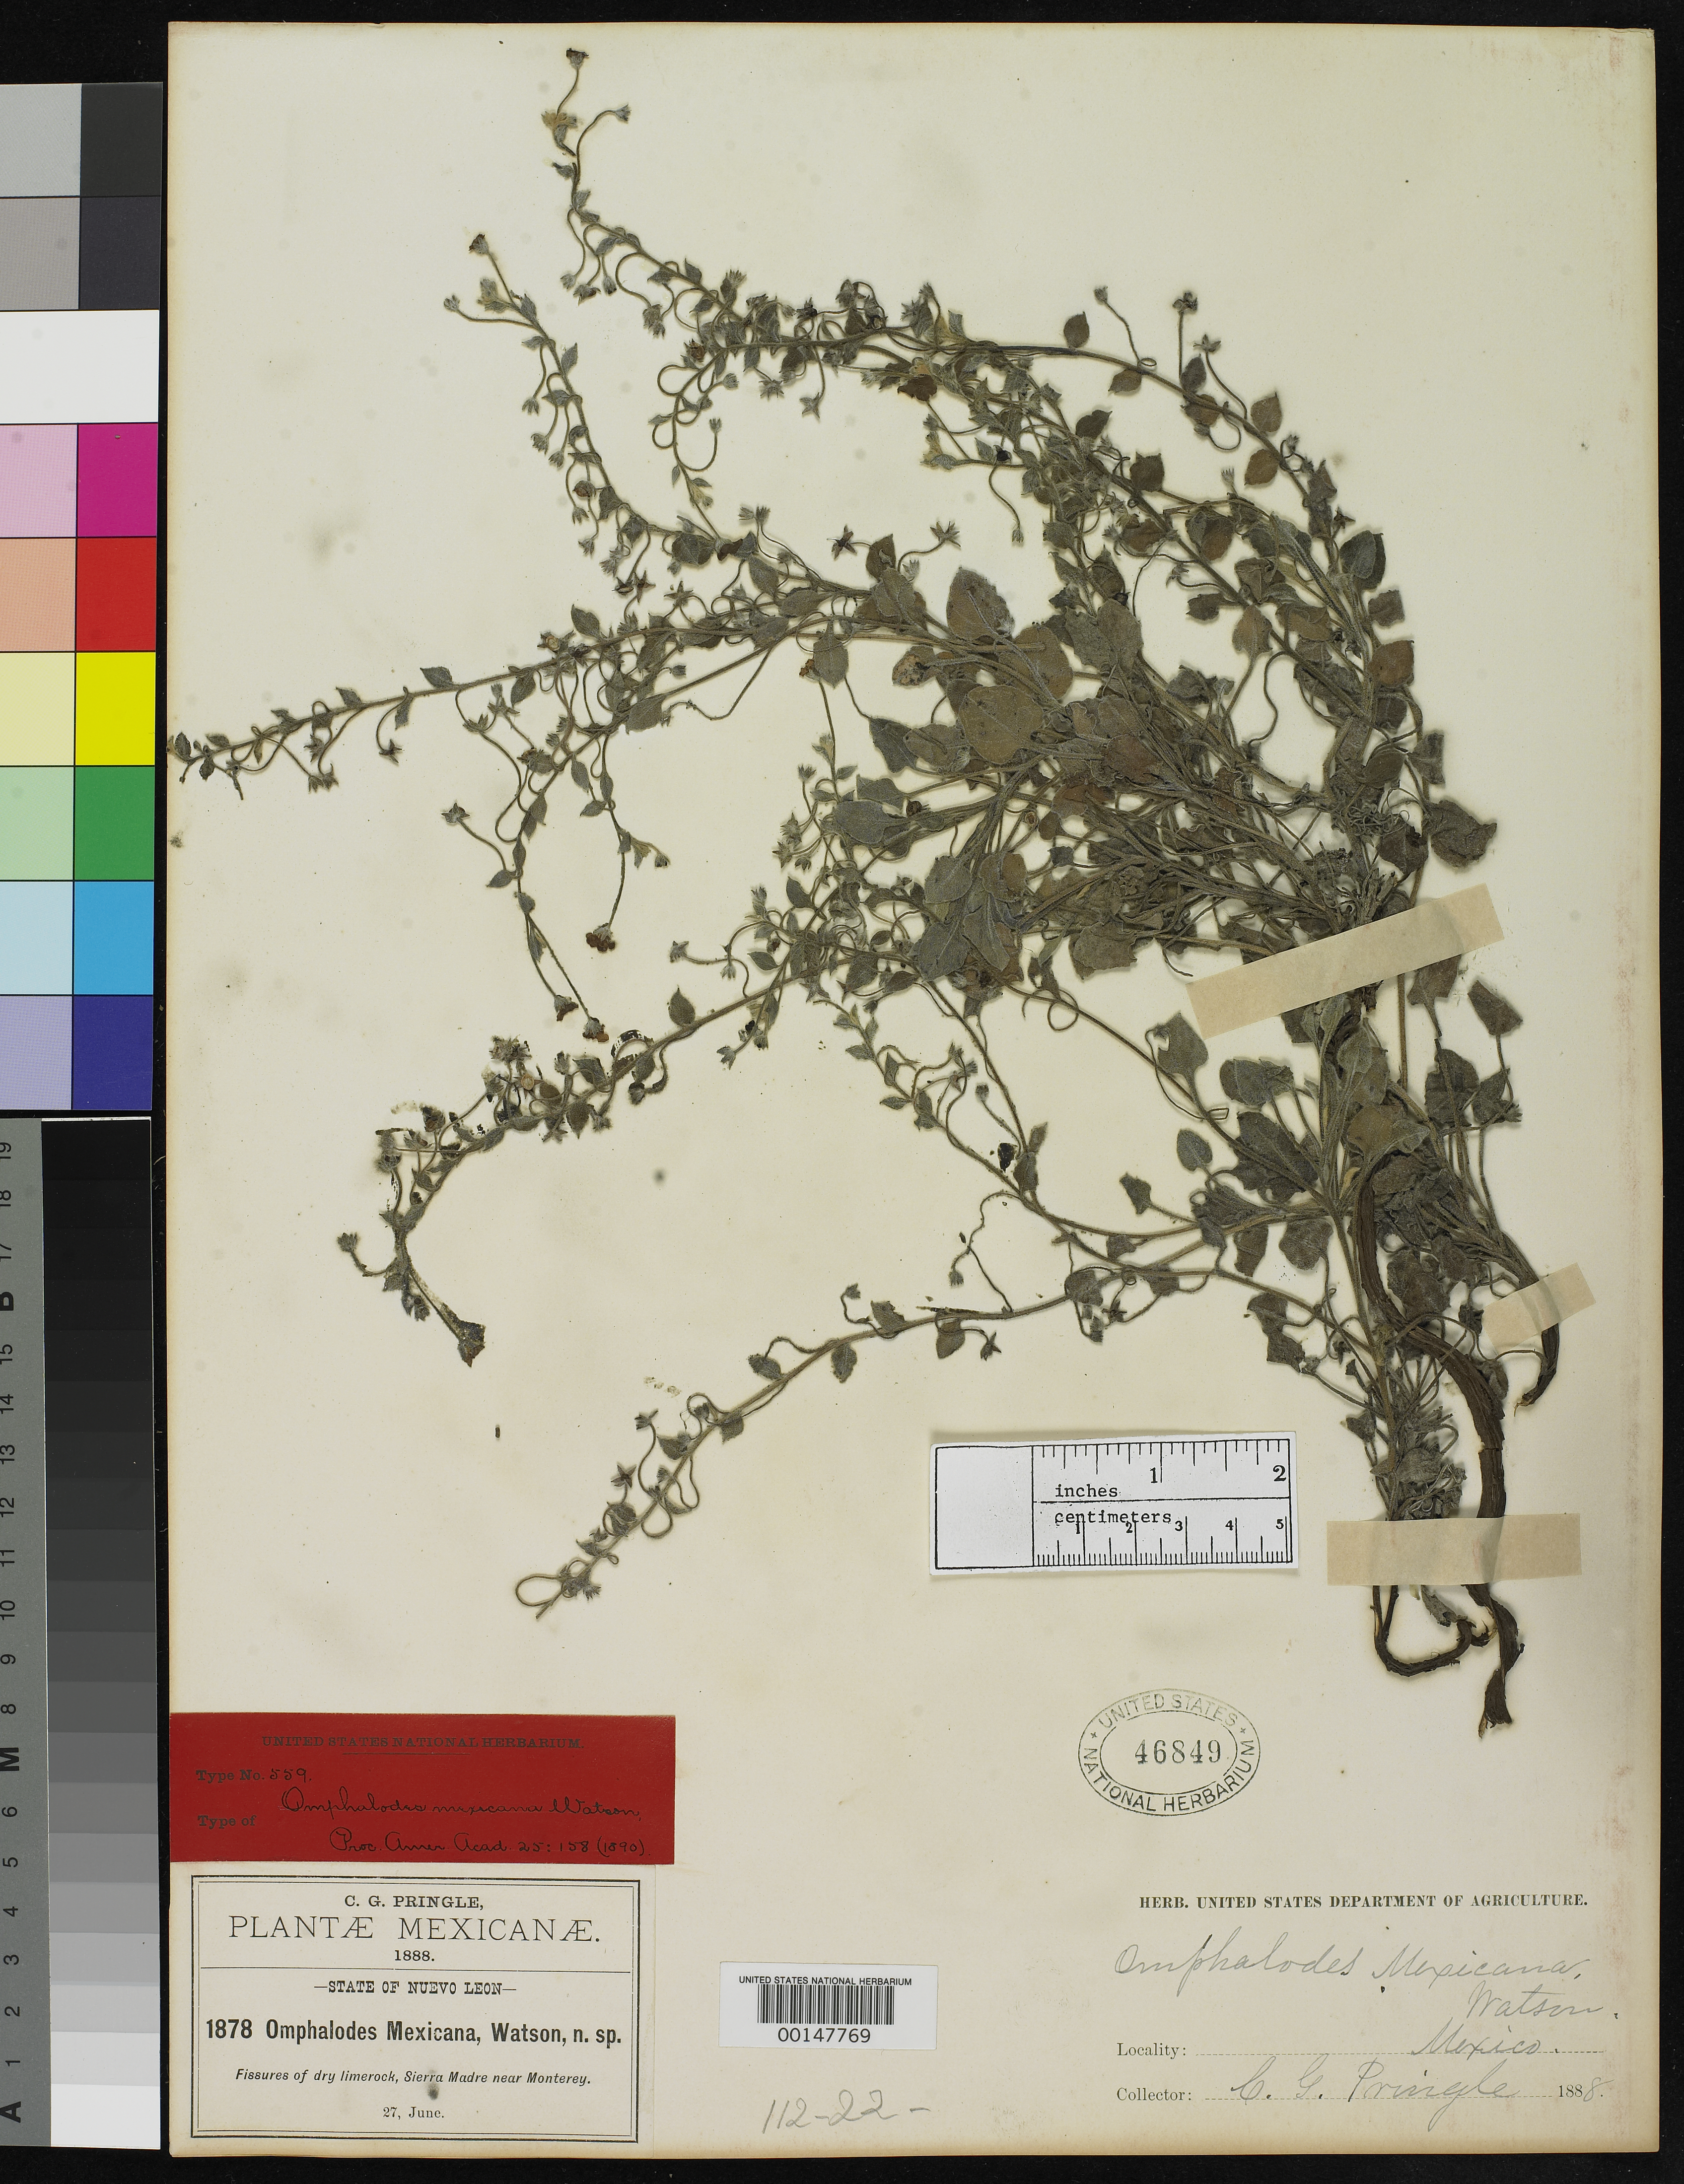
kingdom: Plantae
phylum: Tracheophyta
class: Magnoliopsida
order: Boraginales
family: Boraginaceae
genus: Omphalodes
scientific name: Omphalodes mexicana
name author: S. Watson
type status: Type Collection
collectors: C. G. Pringle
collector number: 1878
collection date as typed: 27 Jun 1888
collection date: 1888-06-27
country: Mexico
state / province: Nuevo León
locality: Sierra Madre near Monterey.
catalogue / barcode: US 46849